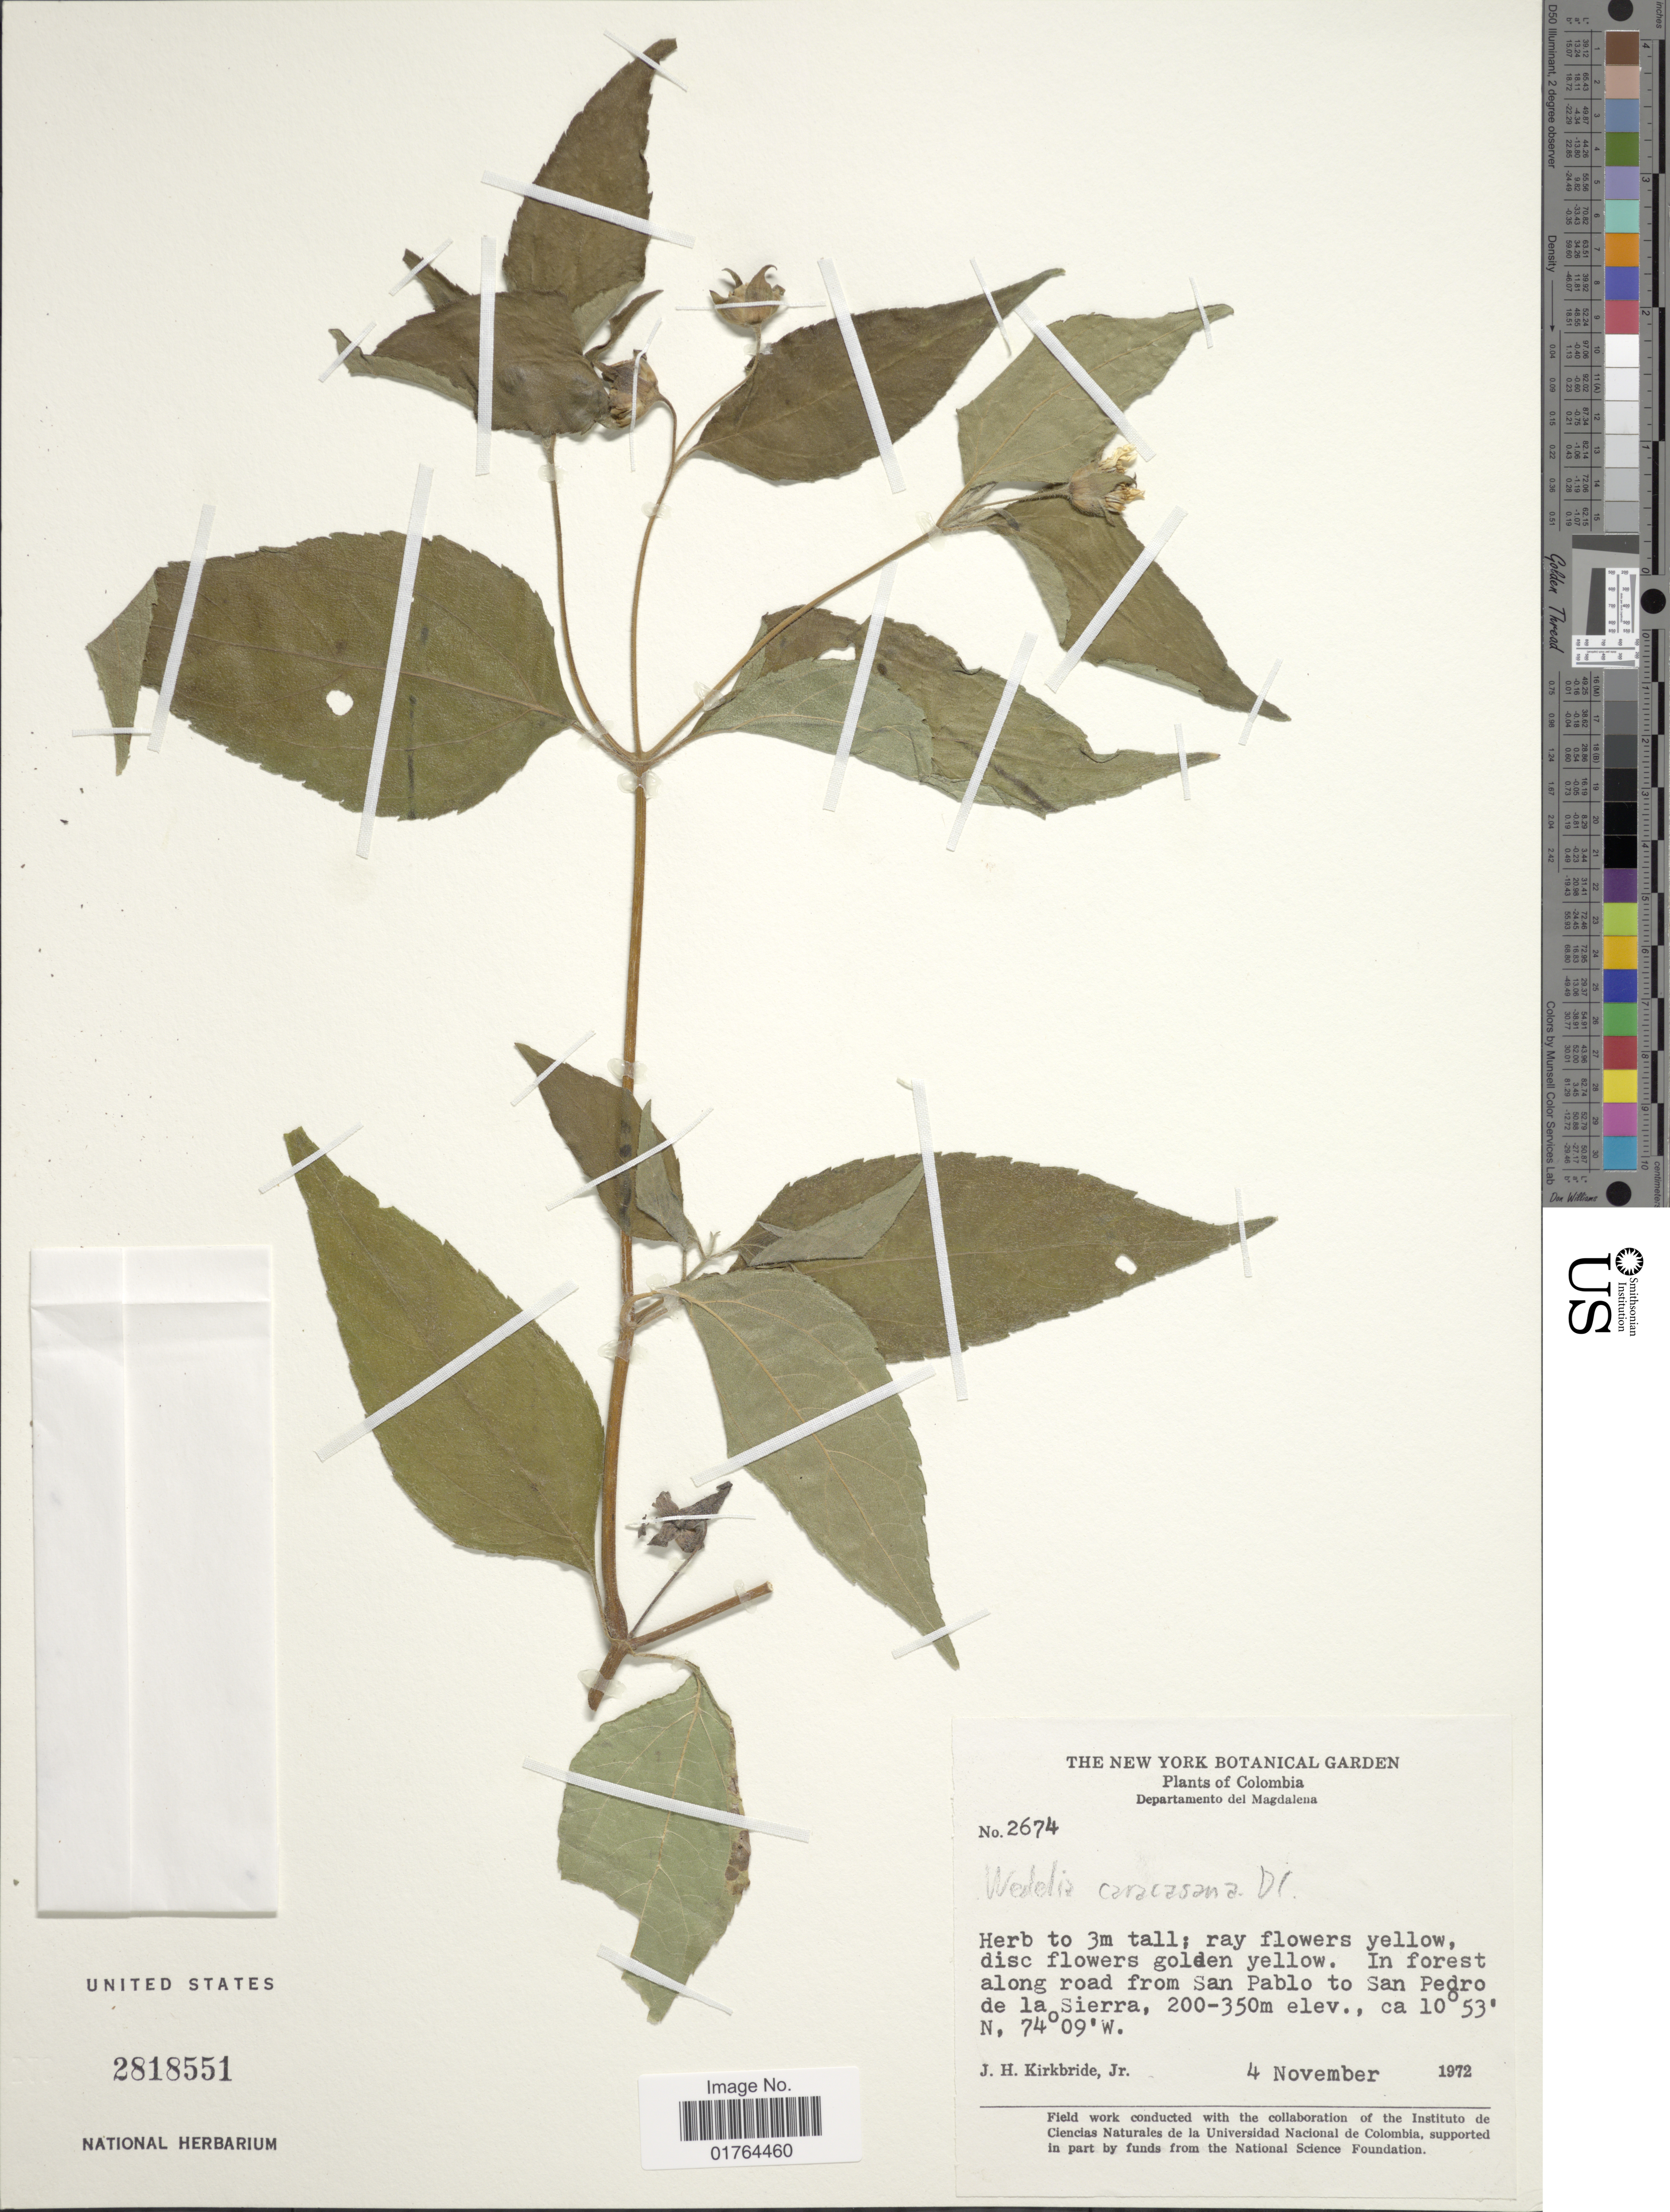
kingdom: Plantae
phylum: Tracheophyta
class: Magnoliopsida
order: Asterales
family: Asteraceae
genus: Wedelia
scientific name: Wedelia calycina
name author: Rich.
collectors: J. H. Kirkbride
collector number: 2674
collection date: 1972-11-04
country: Colombia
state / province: Magdalena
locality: Along road from San Pablo to San Pedro de la Sierra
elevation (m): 200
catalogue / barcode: US 2818551